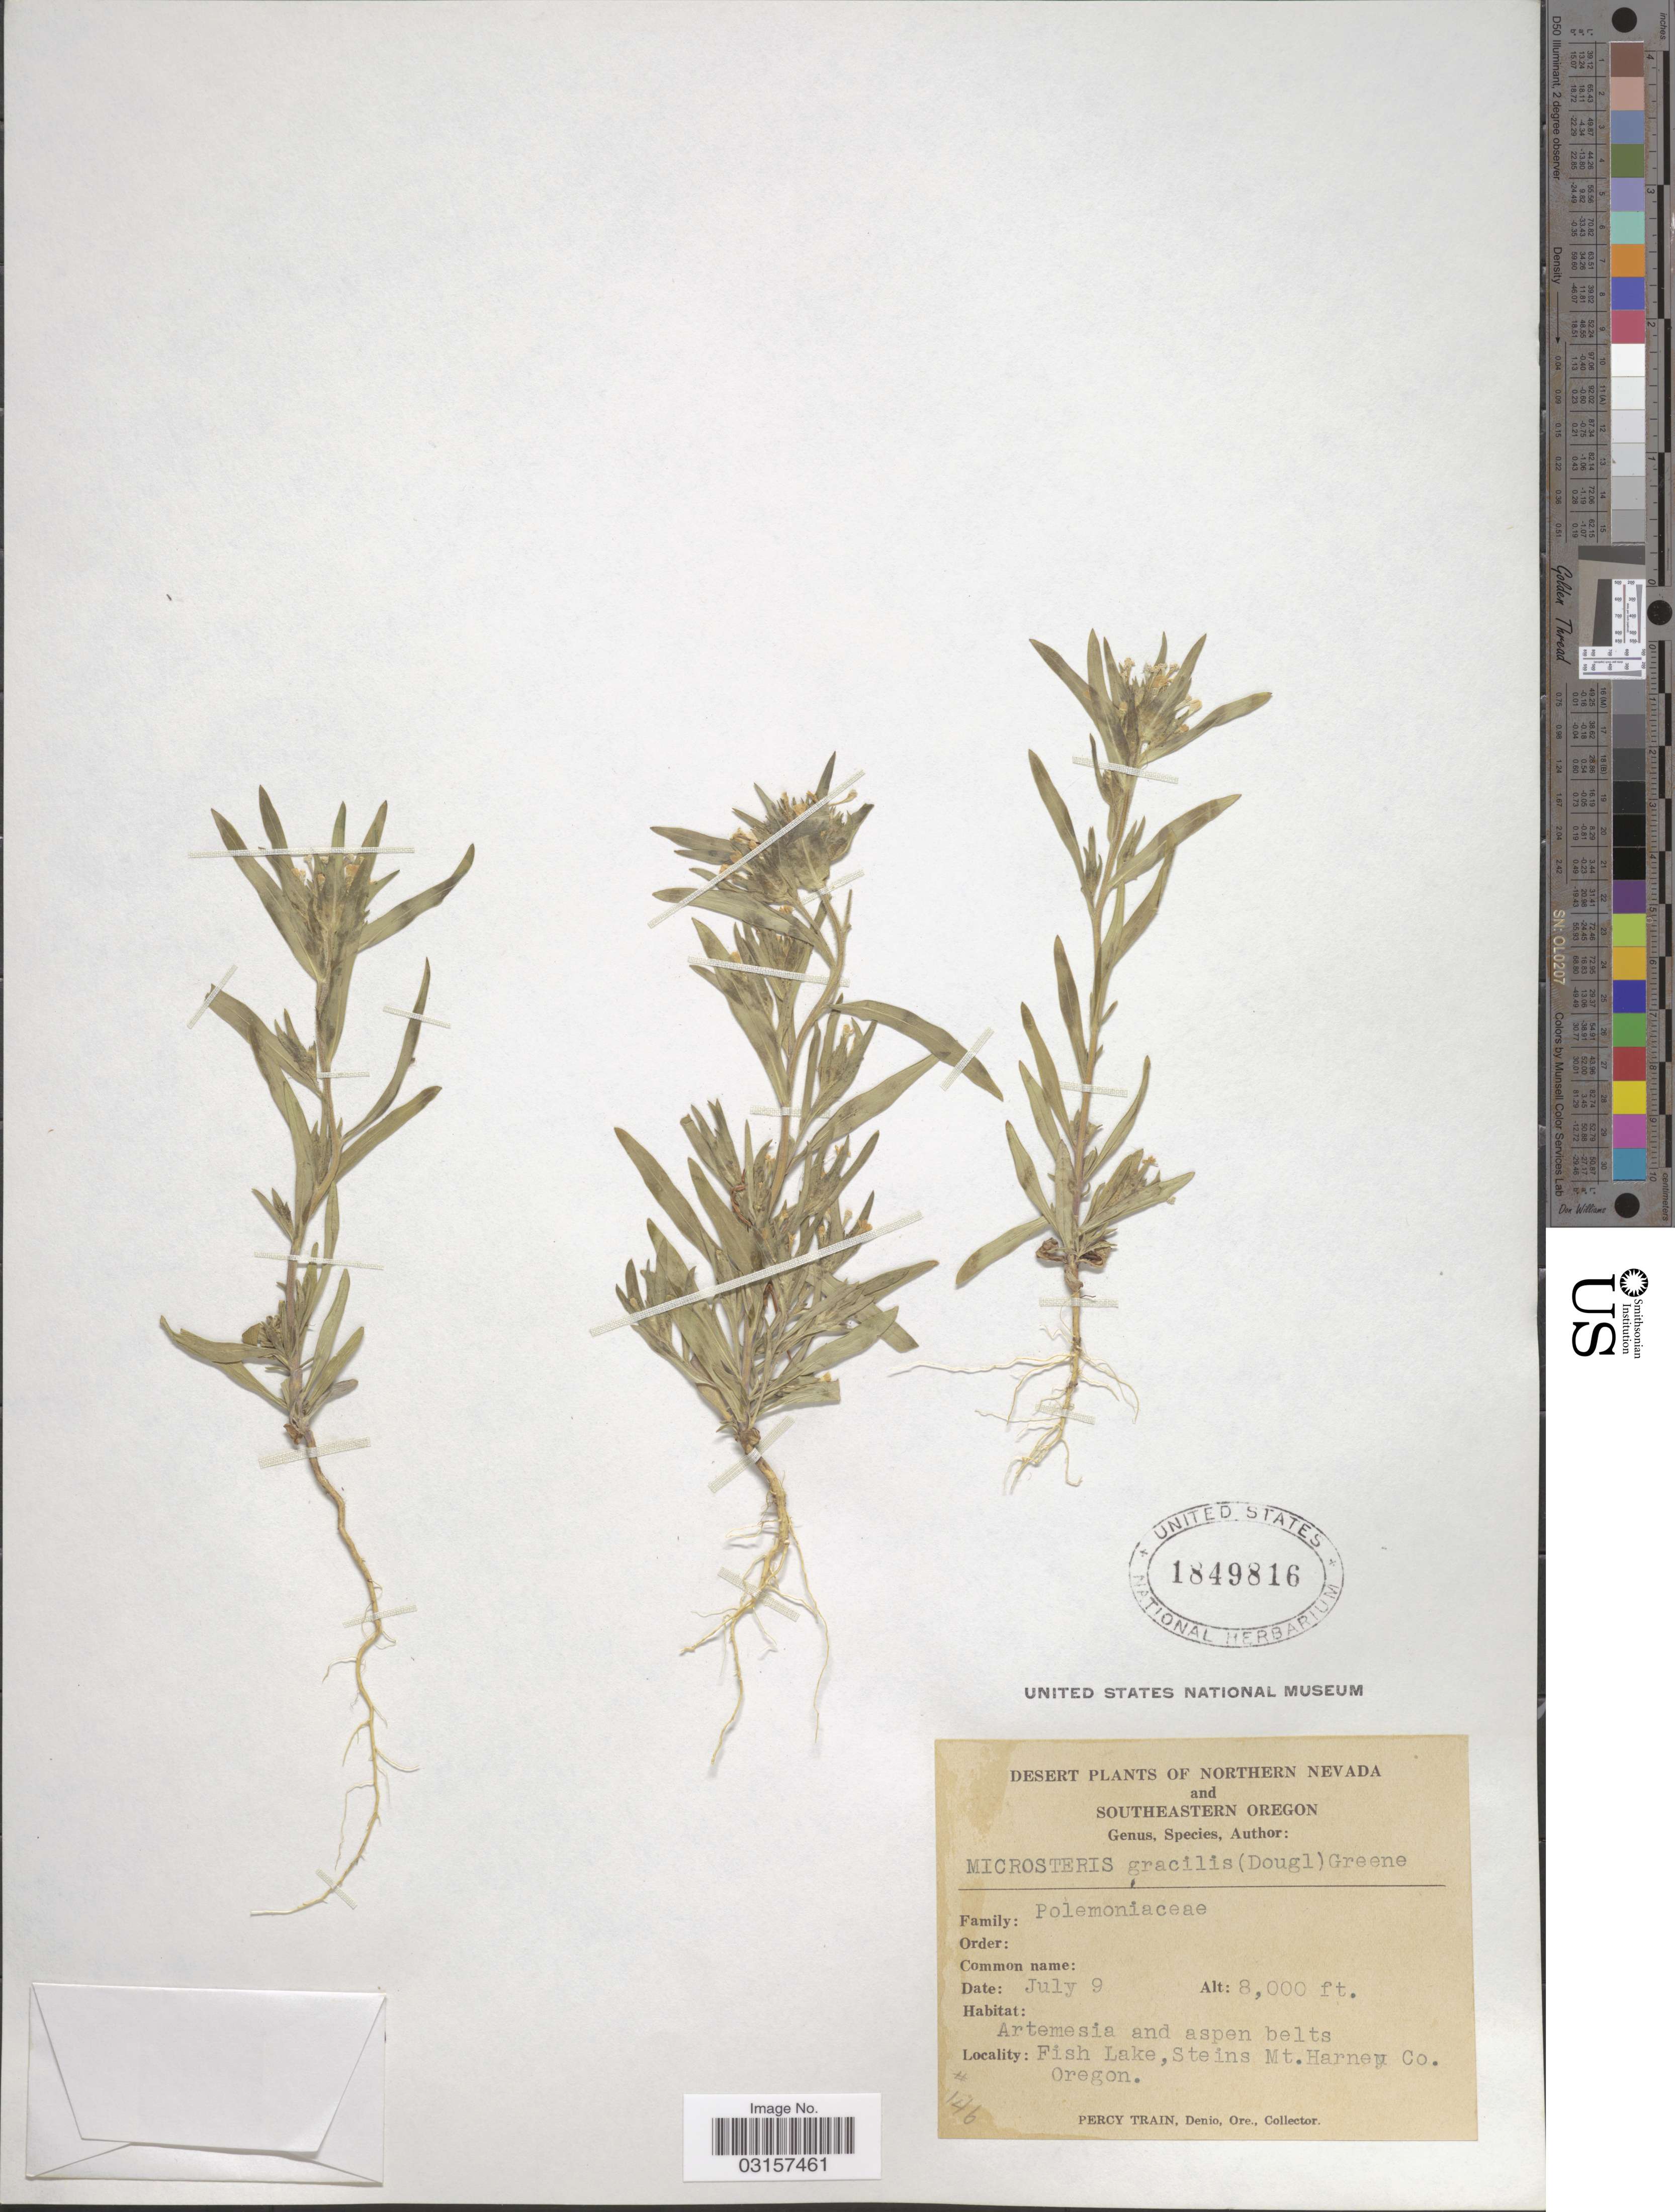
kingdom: Plantae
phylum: Tracheophyta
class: Magnoliopsida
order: Ericales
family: Polemoniaceae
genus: Microsteris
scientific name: Microsteris gracilis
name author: (Hook.) Greene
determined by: (US) Smithsonian Institution - National Museum of Natural History - Department of Botany (UNITED STATES)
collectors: P. Train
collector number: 146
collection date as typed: Transcribed d/m/y: /7/9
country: United States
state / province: Oregon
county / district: Harney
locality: Southeastern Oregon, Fish Lake, Steins Mt. Harney Co.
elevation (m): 2438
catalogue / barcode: US 1849816